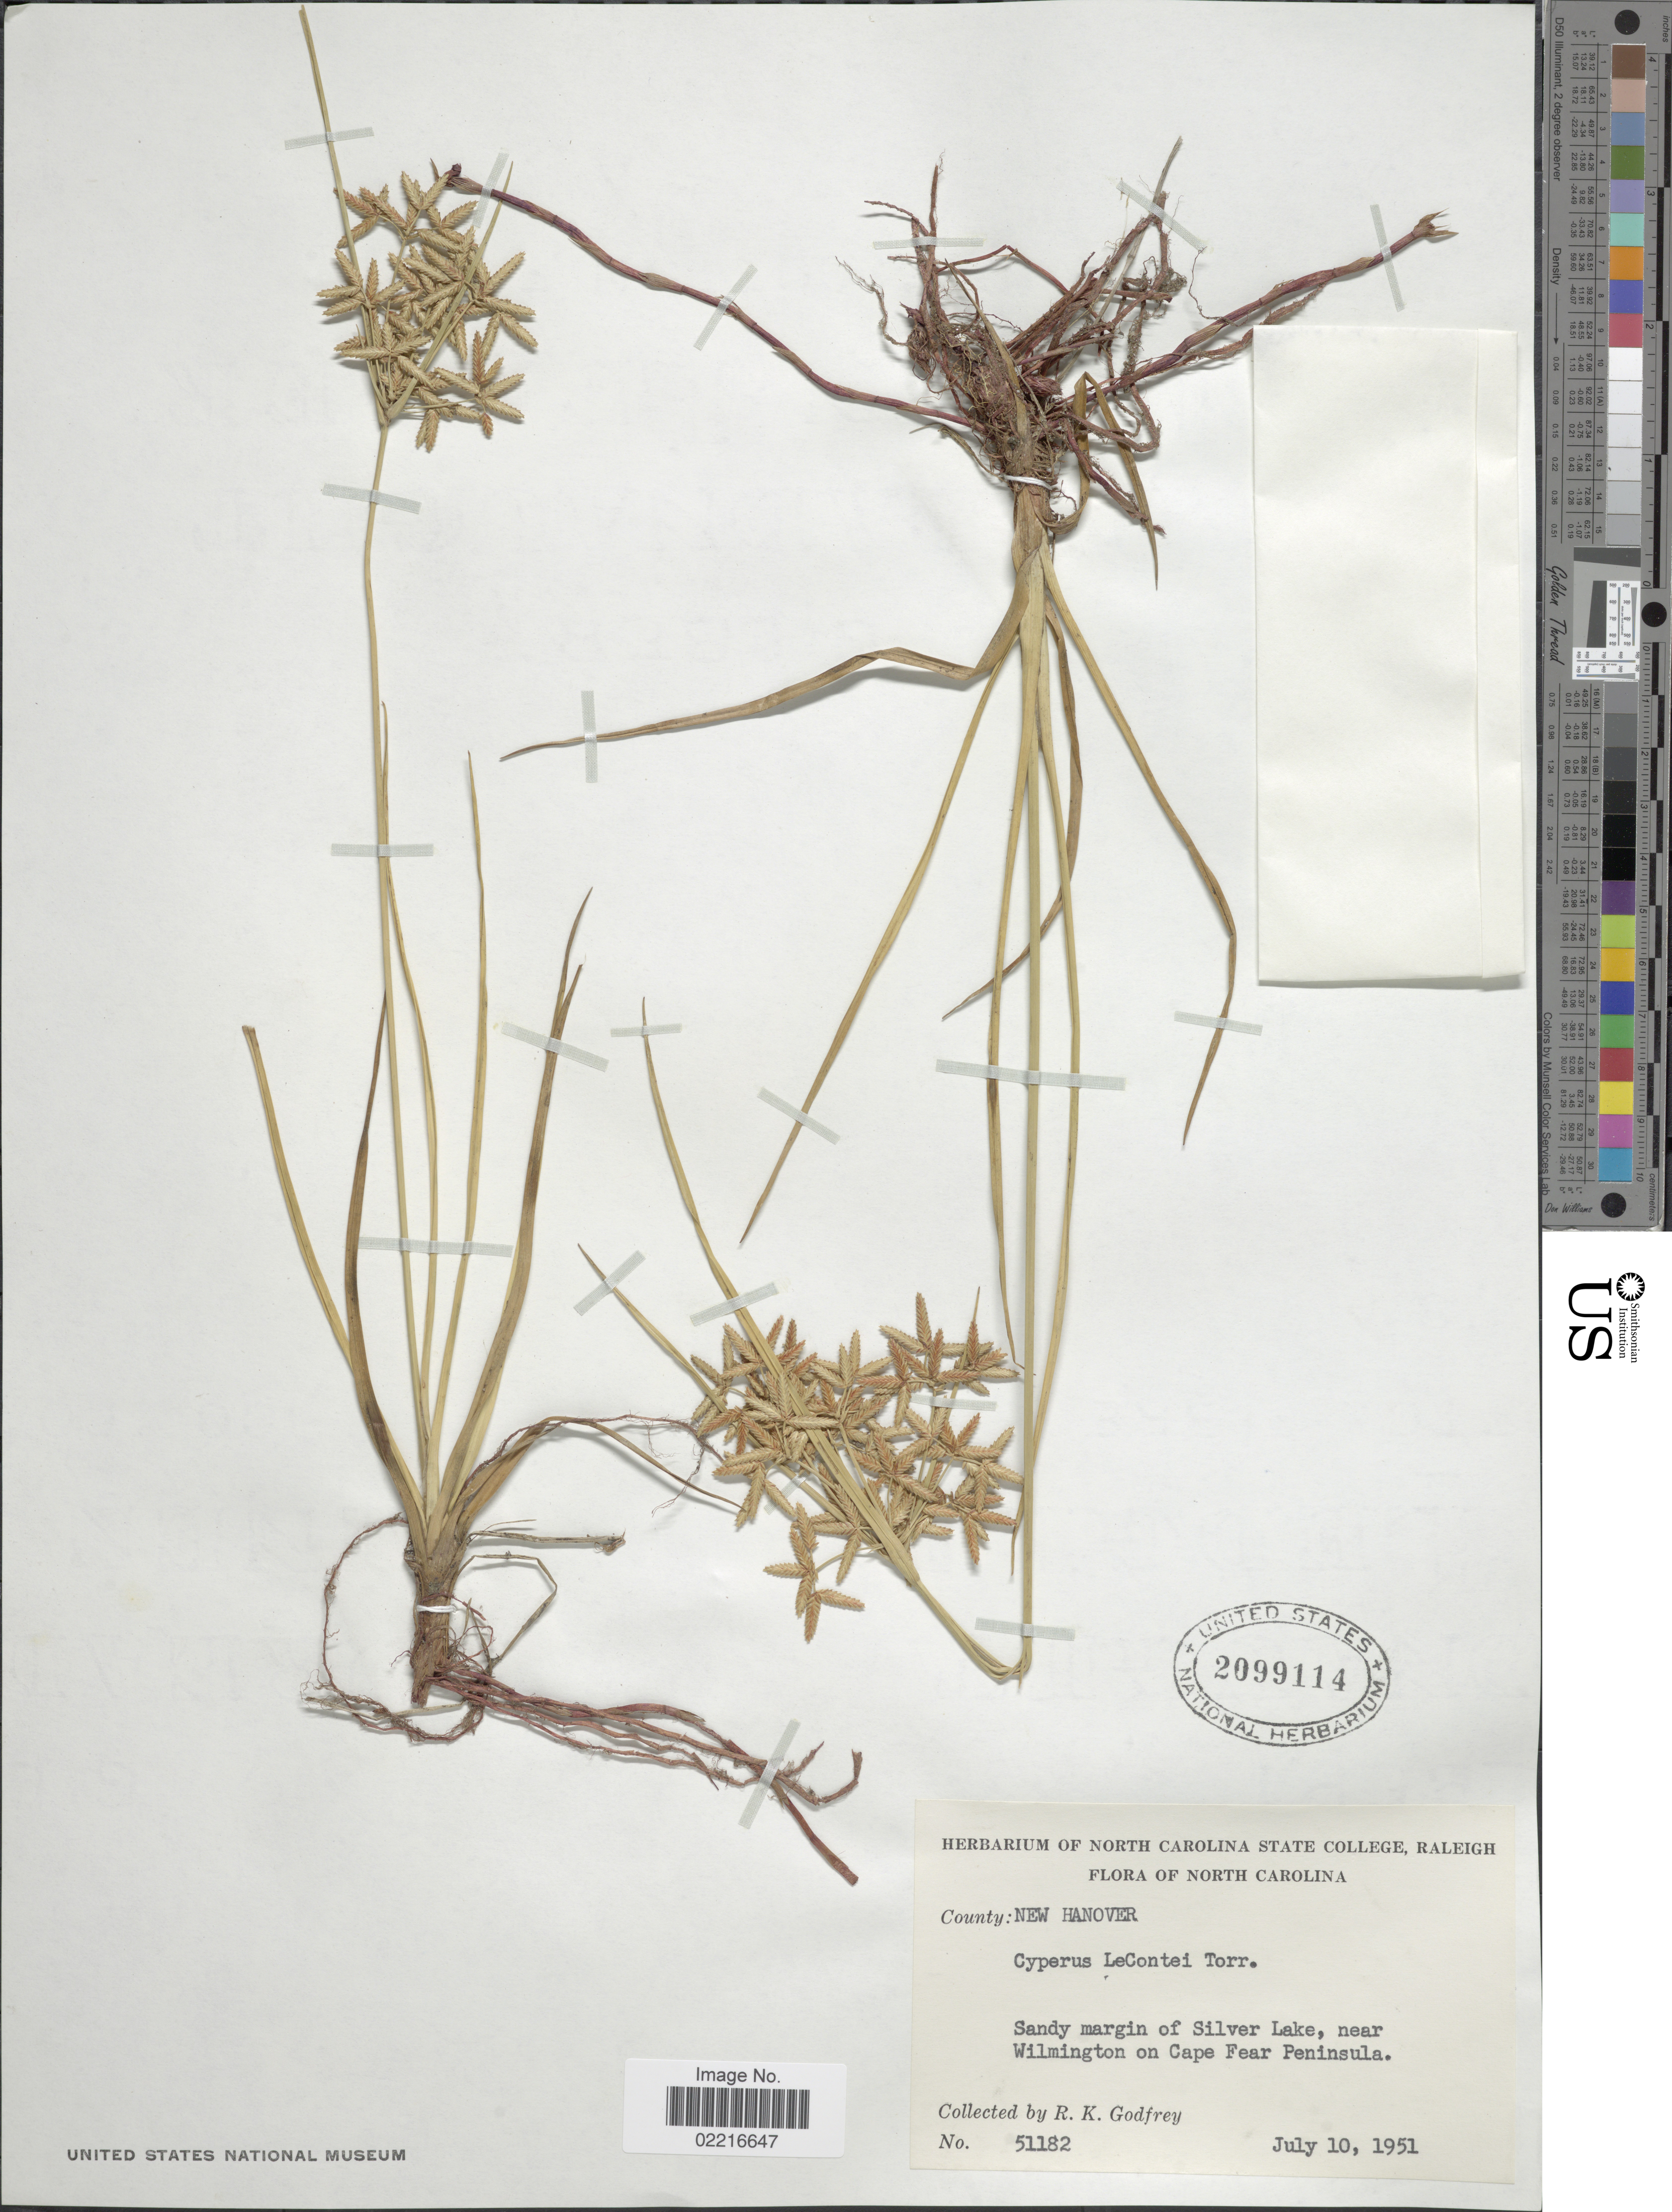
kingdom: Plantae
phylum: Tracheophyta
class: Liliopsida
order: Poales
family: Cyperaceae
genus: Cyperus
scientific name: Cyperus lecontei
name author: Torr. ex Steud.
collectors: R. K. Godfrey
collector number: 51182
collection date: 1951-07-10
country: United States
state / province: North Carolina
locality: County: New Hanover, Sandy margin of Silver Lake, near Wilmington on Cape Fear Peninsula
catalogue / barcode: US 2099114